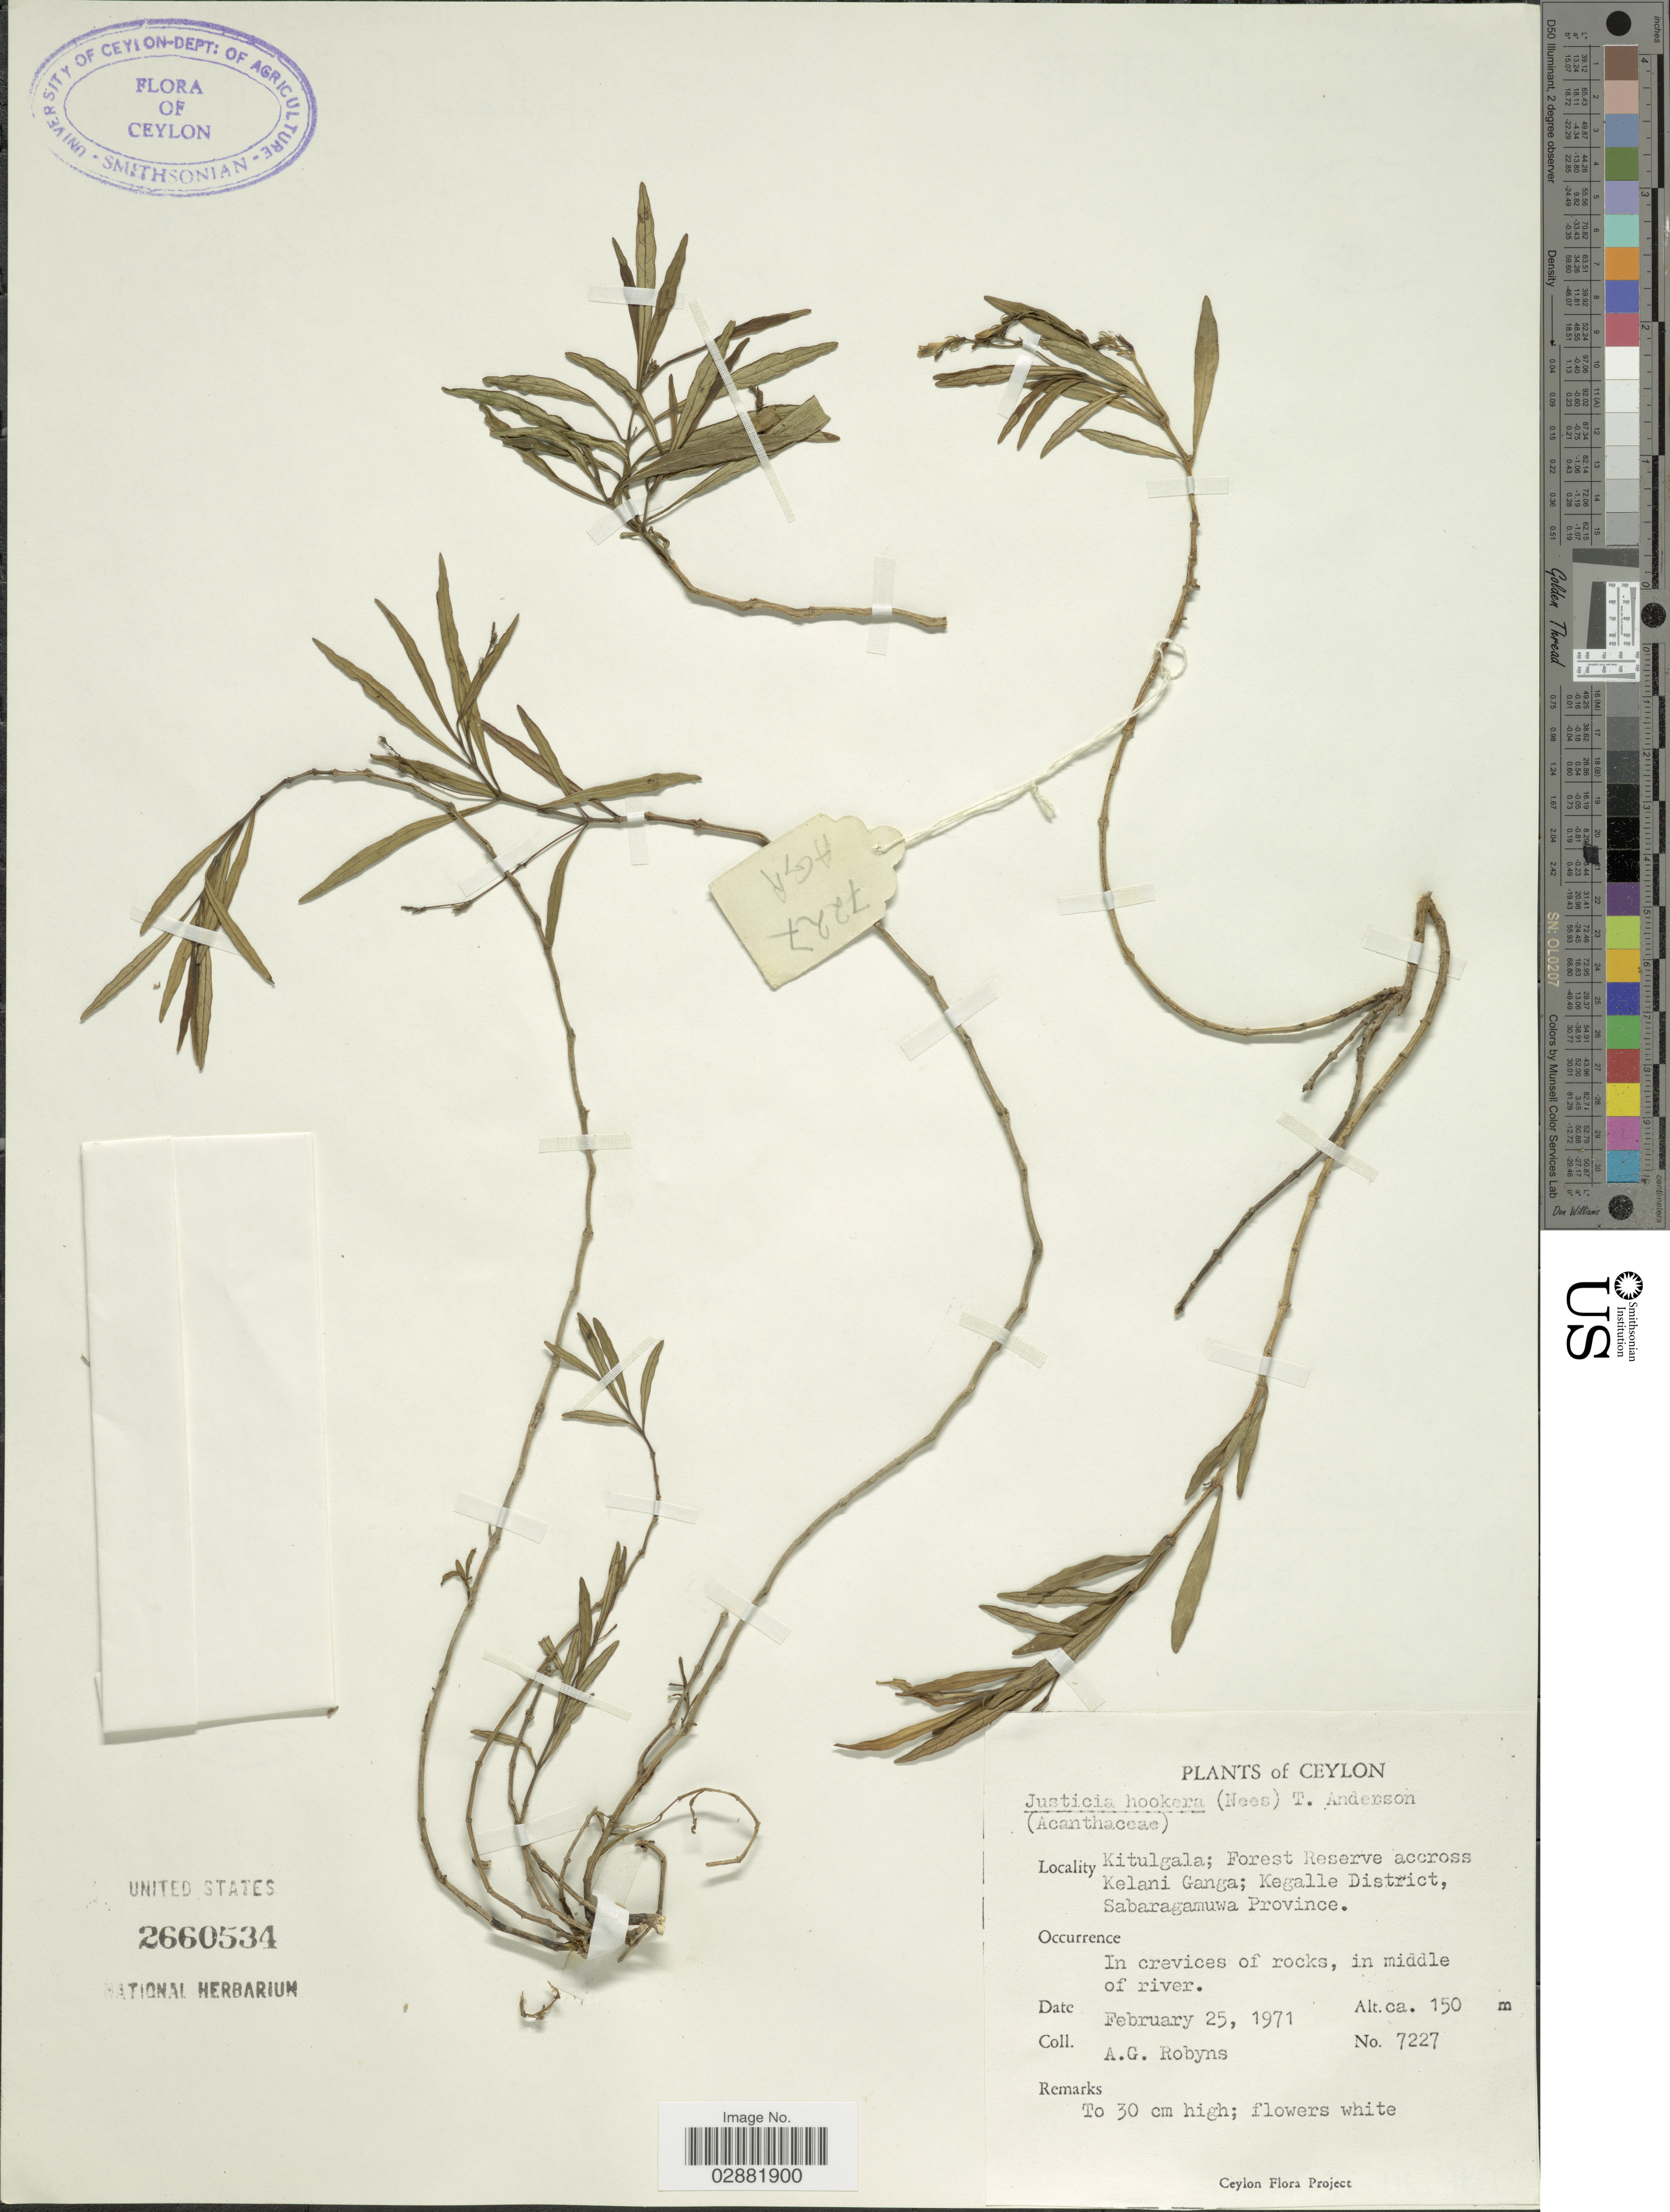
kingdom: Plantae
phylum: Tracheophyta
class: Magnoliopsida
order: Lamiales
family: Acanthaceae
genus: Justicia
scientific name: Justicia hookeriana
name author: T. Anderson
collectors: A. G. Robyns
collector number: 7227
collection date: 1971-02-25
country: Sri Lanka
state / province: Sabaragamuwa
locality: Kitulgala, Forest Reserve accross Kelani Ganga, Kegalle District.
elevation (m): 150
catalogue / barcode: US 2660534